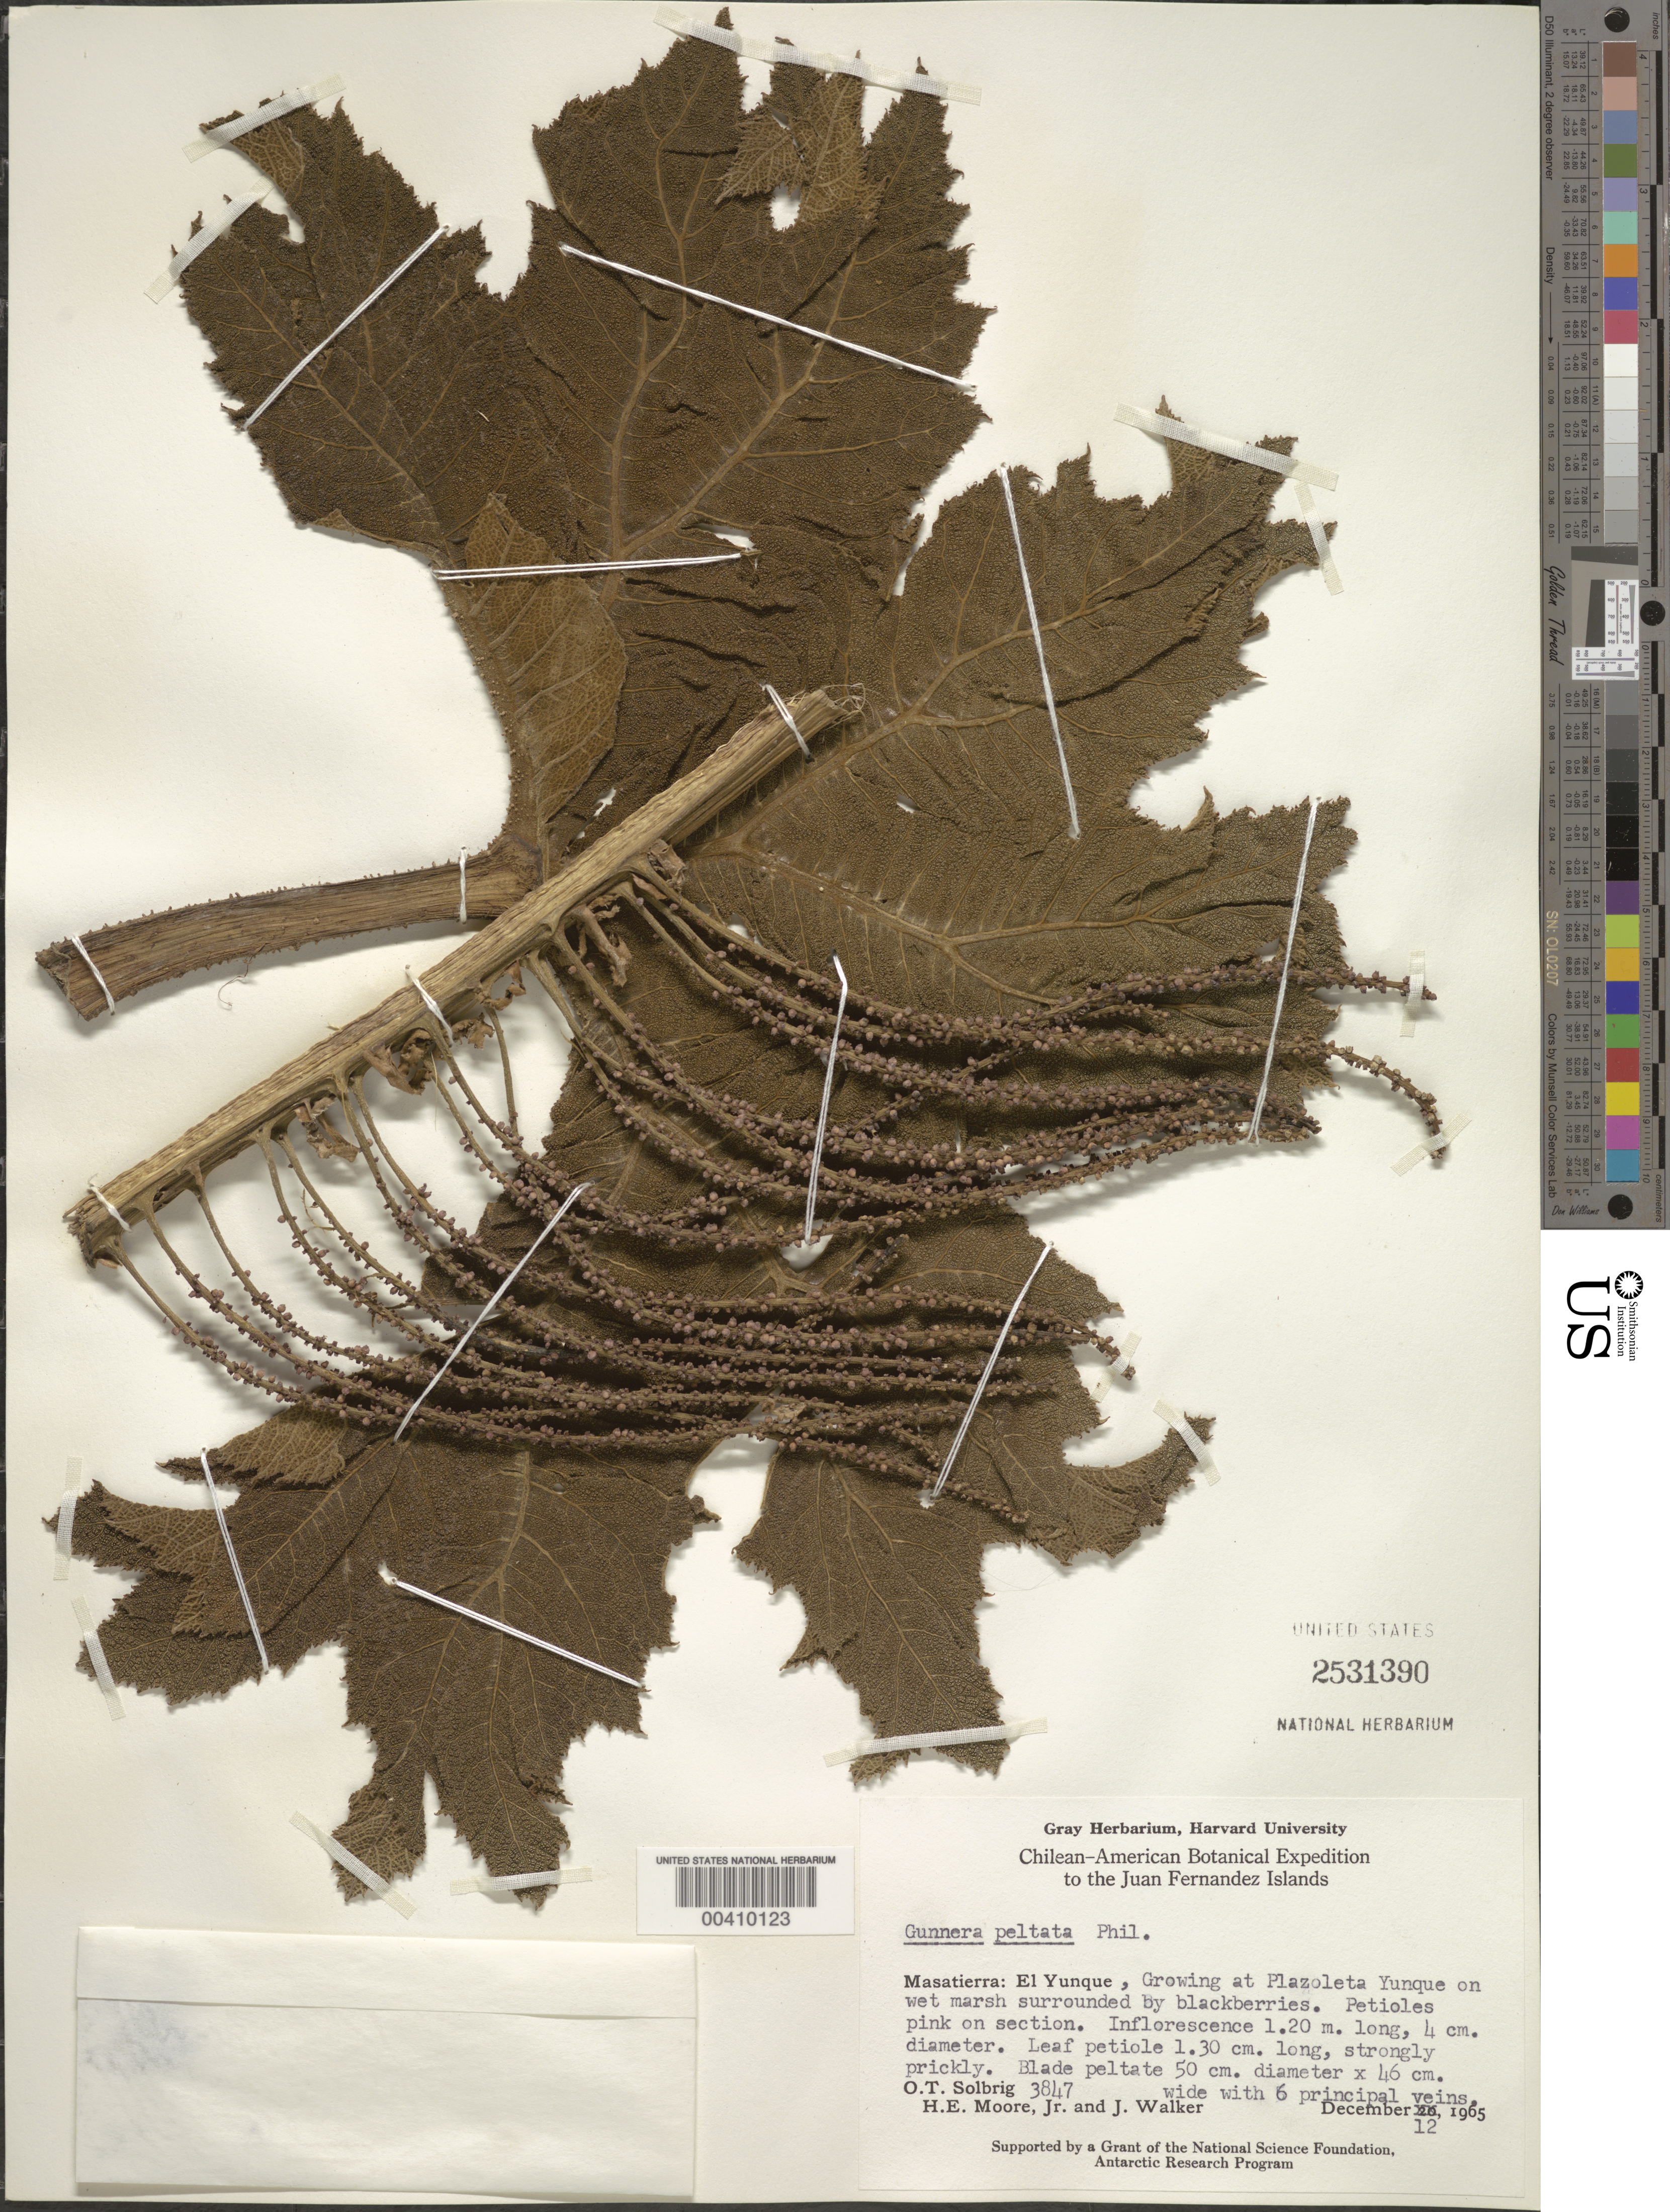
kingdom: Plantae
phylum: Tracheophyta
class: Magnoliopsida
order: Gunnerales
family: Gunneraceae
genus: Gunnera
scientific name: Gunnera peltata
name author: Phil.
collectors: O. T. Solbrig, H. E. Moore & J. Walker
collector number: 3847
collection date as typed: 12 Dec 1965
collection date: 1965-12-12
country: Chile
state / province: Valparaíso (V)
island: Isla Más a Tierra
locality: El Yunque, at Plazoleta Yunque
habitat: wet marsh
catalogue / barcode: US 2531390